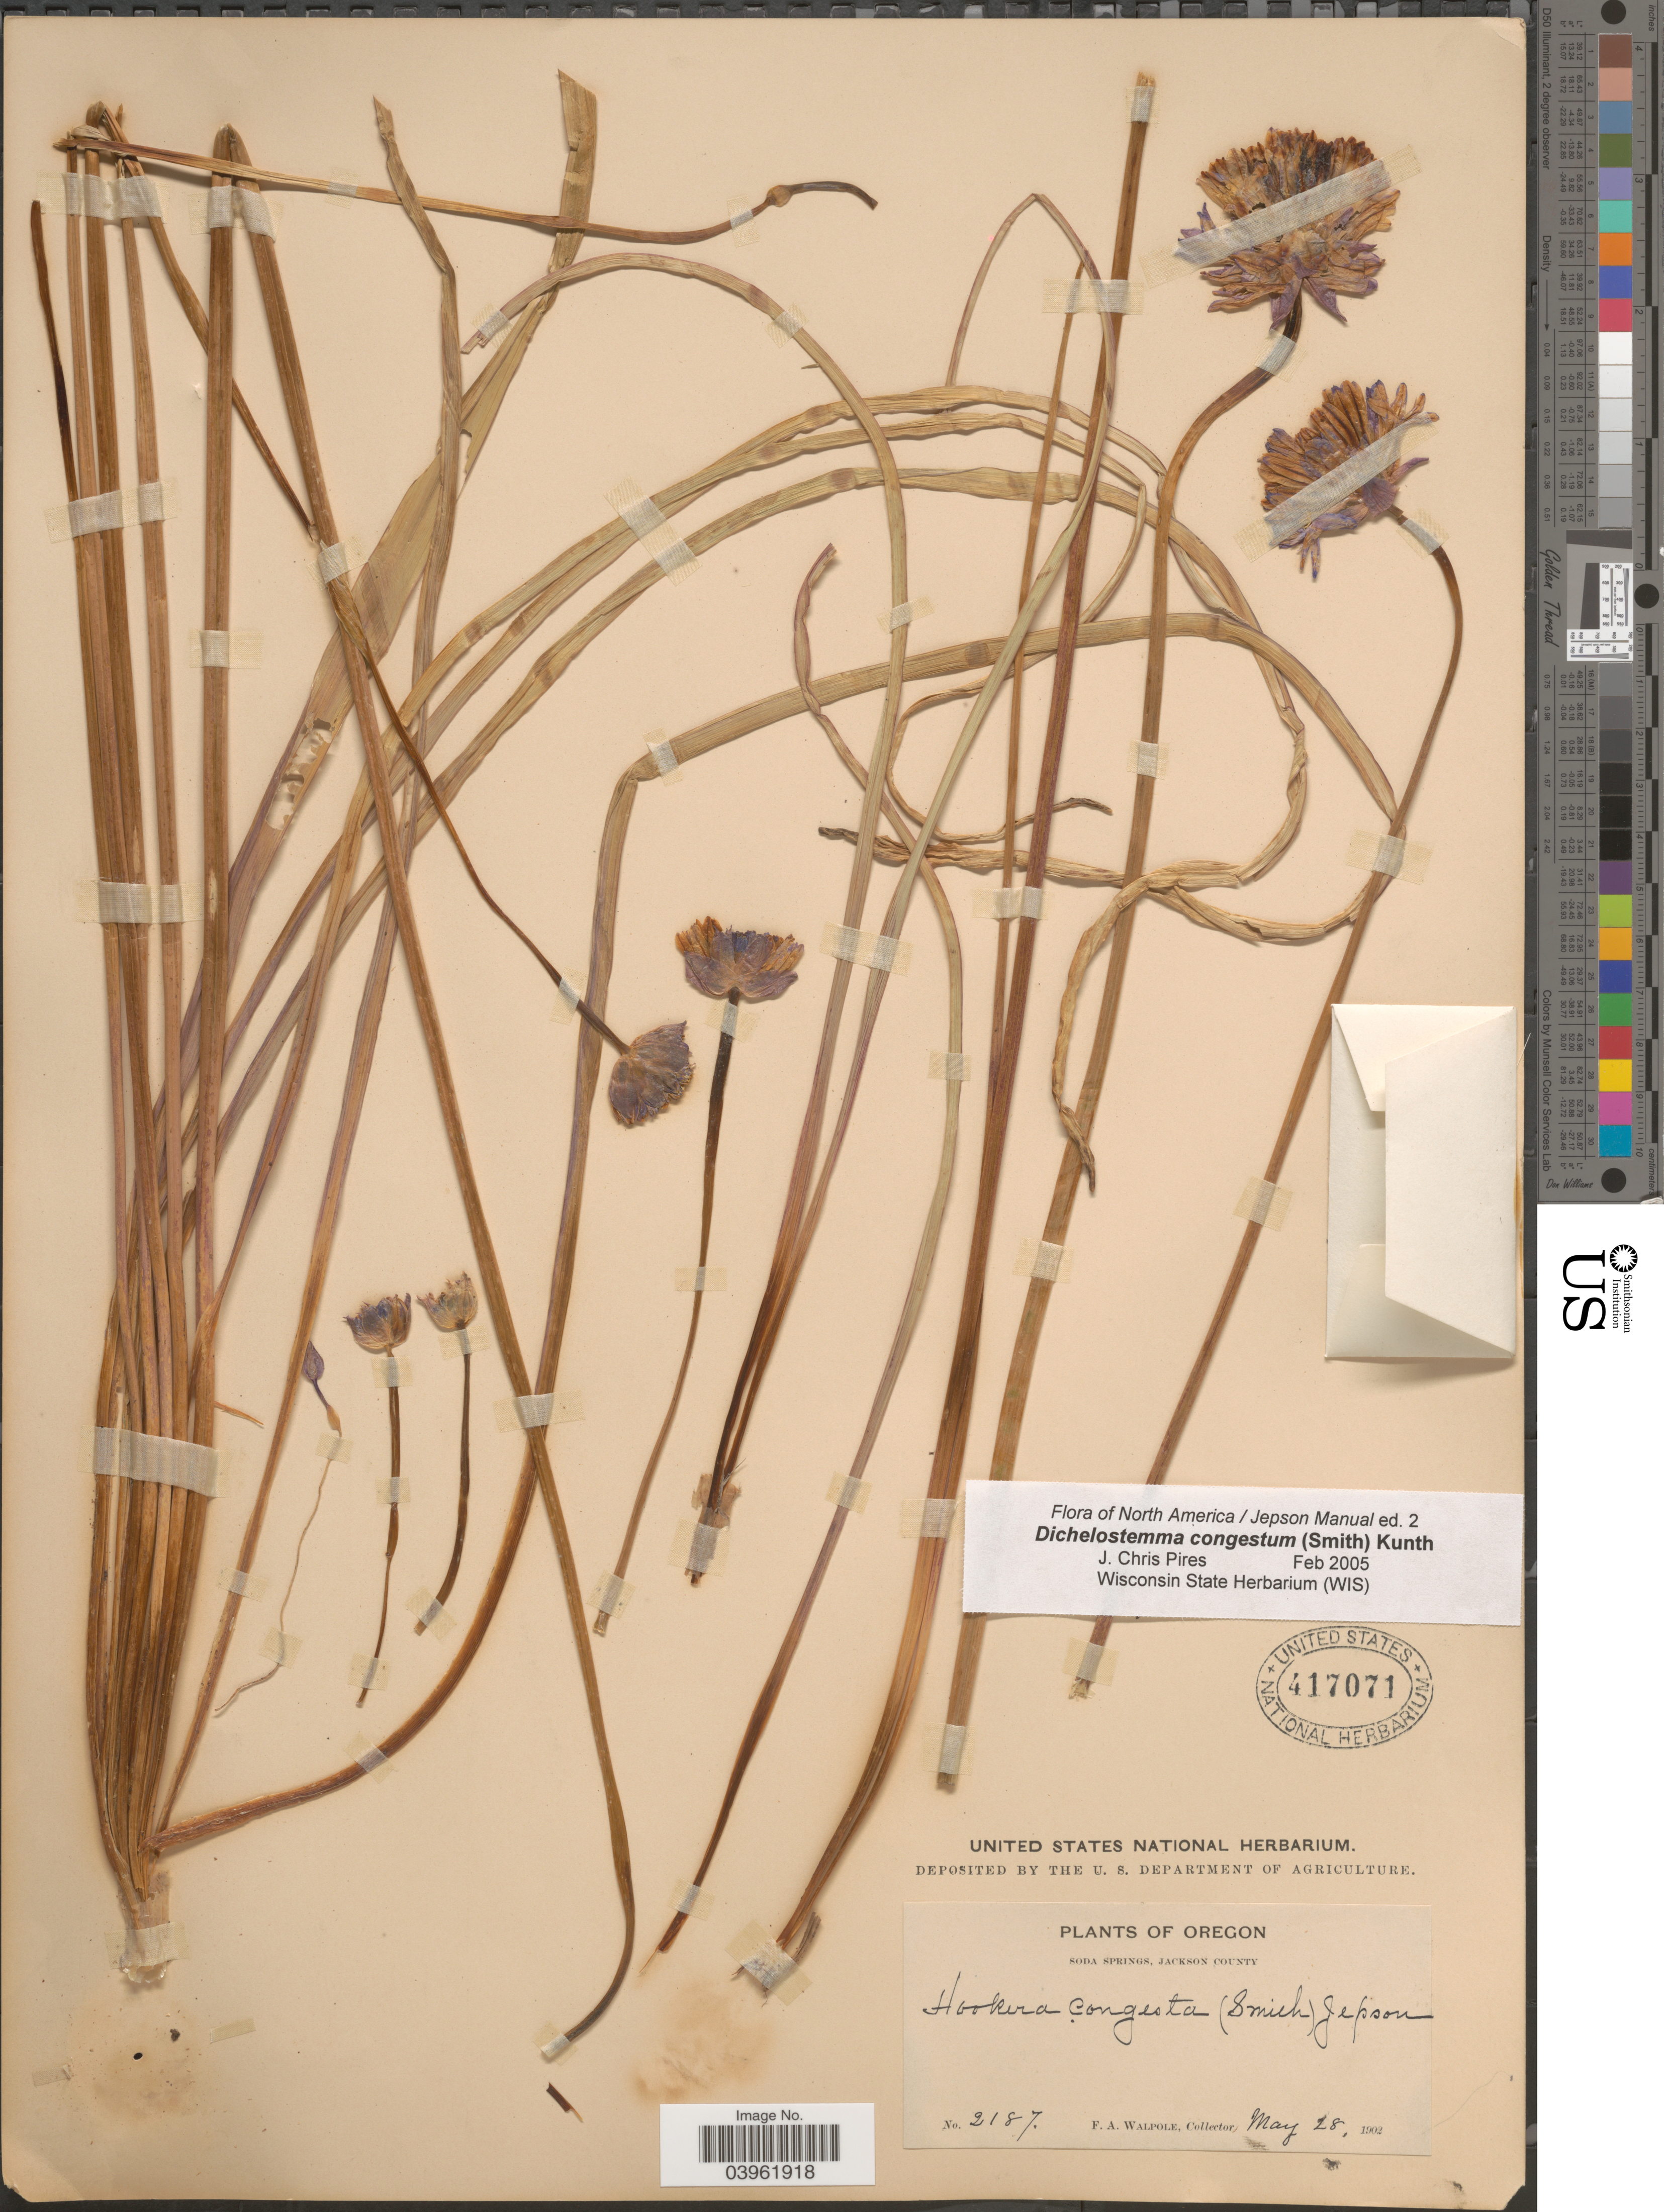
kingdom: Plantae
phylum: Tracheophyta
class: Liliopsida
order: Asparagales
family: Asparagaceae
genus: Dichelostemma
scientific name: Dichelostemma congestum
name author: Kunth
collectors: F. Walpole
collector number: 2187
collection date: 1902-05-28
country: United States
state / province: Oregon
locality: Soda Springs, Jackson County.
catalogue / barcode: US 417071